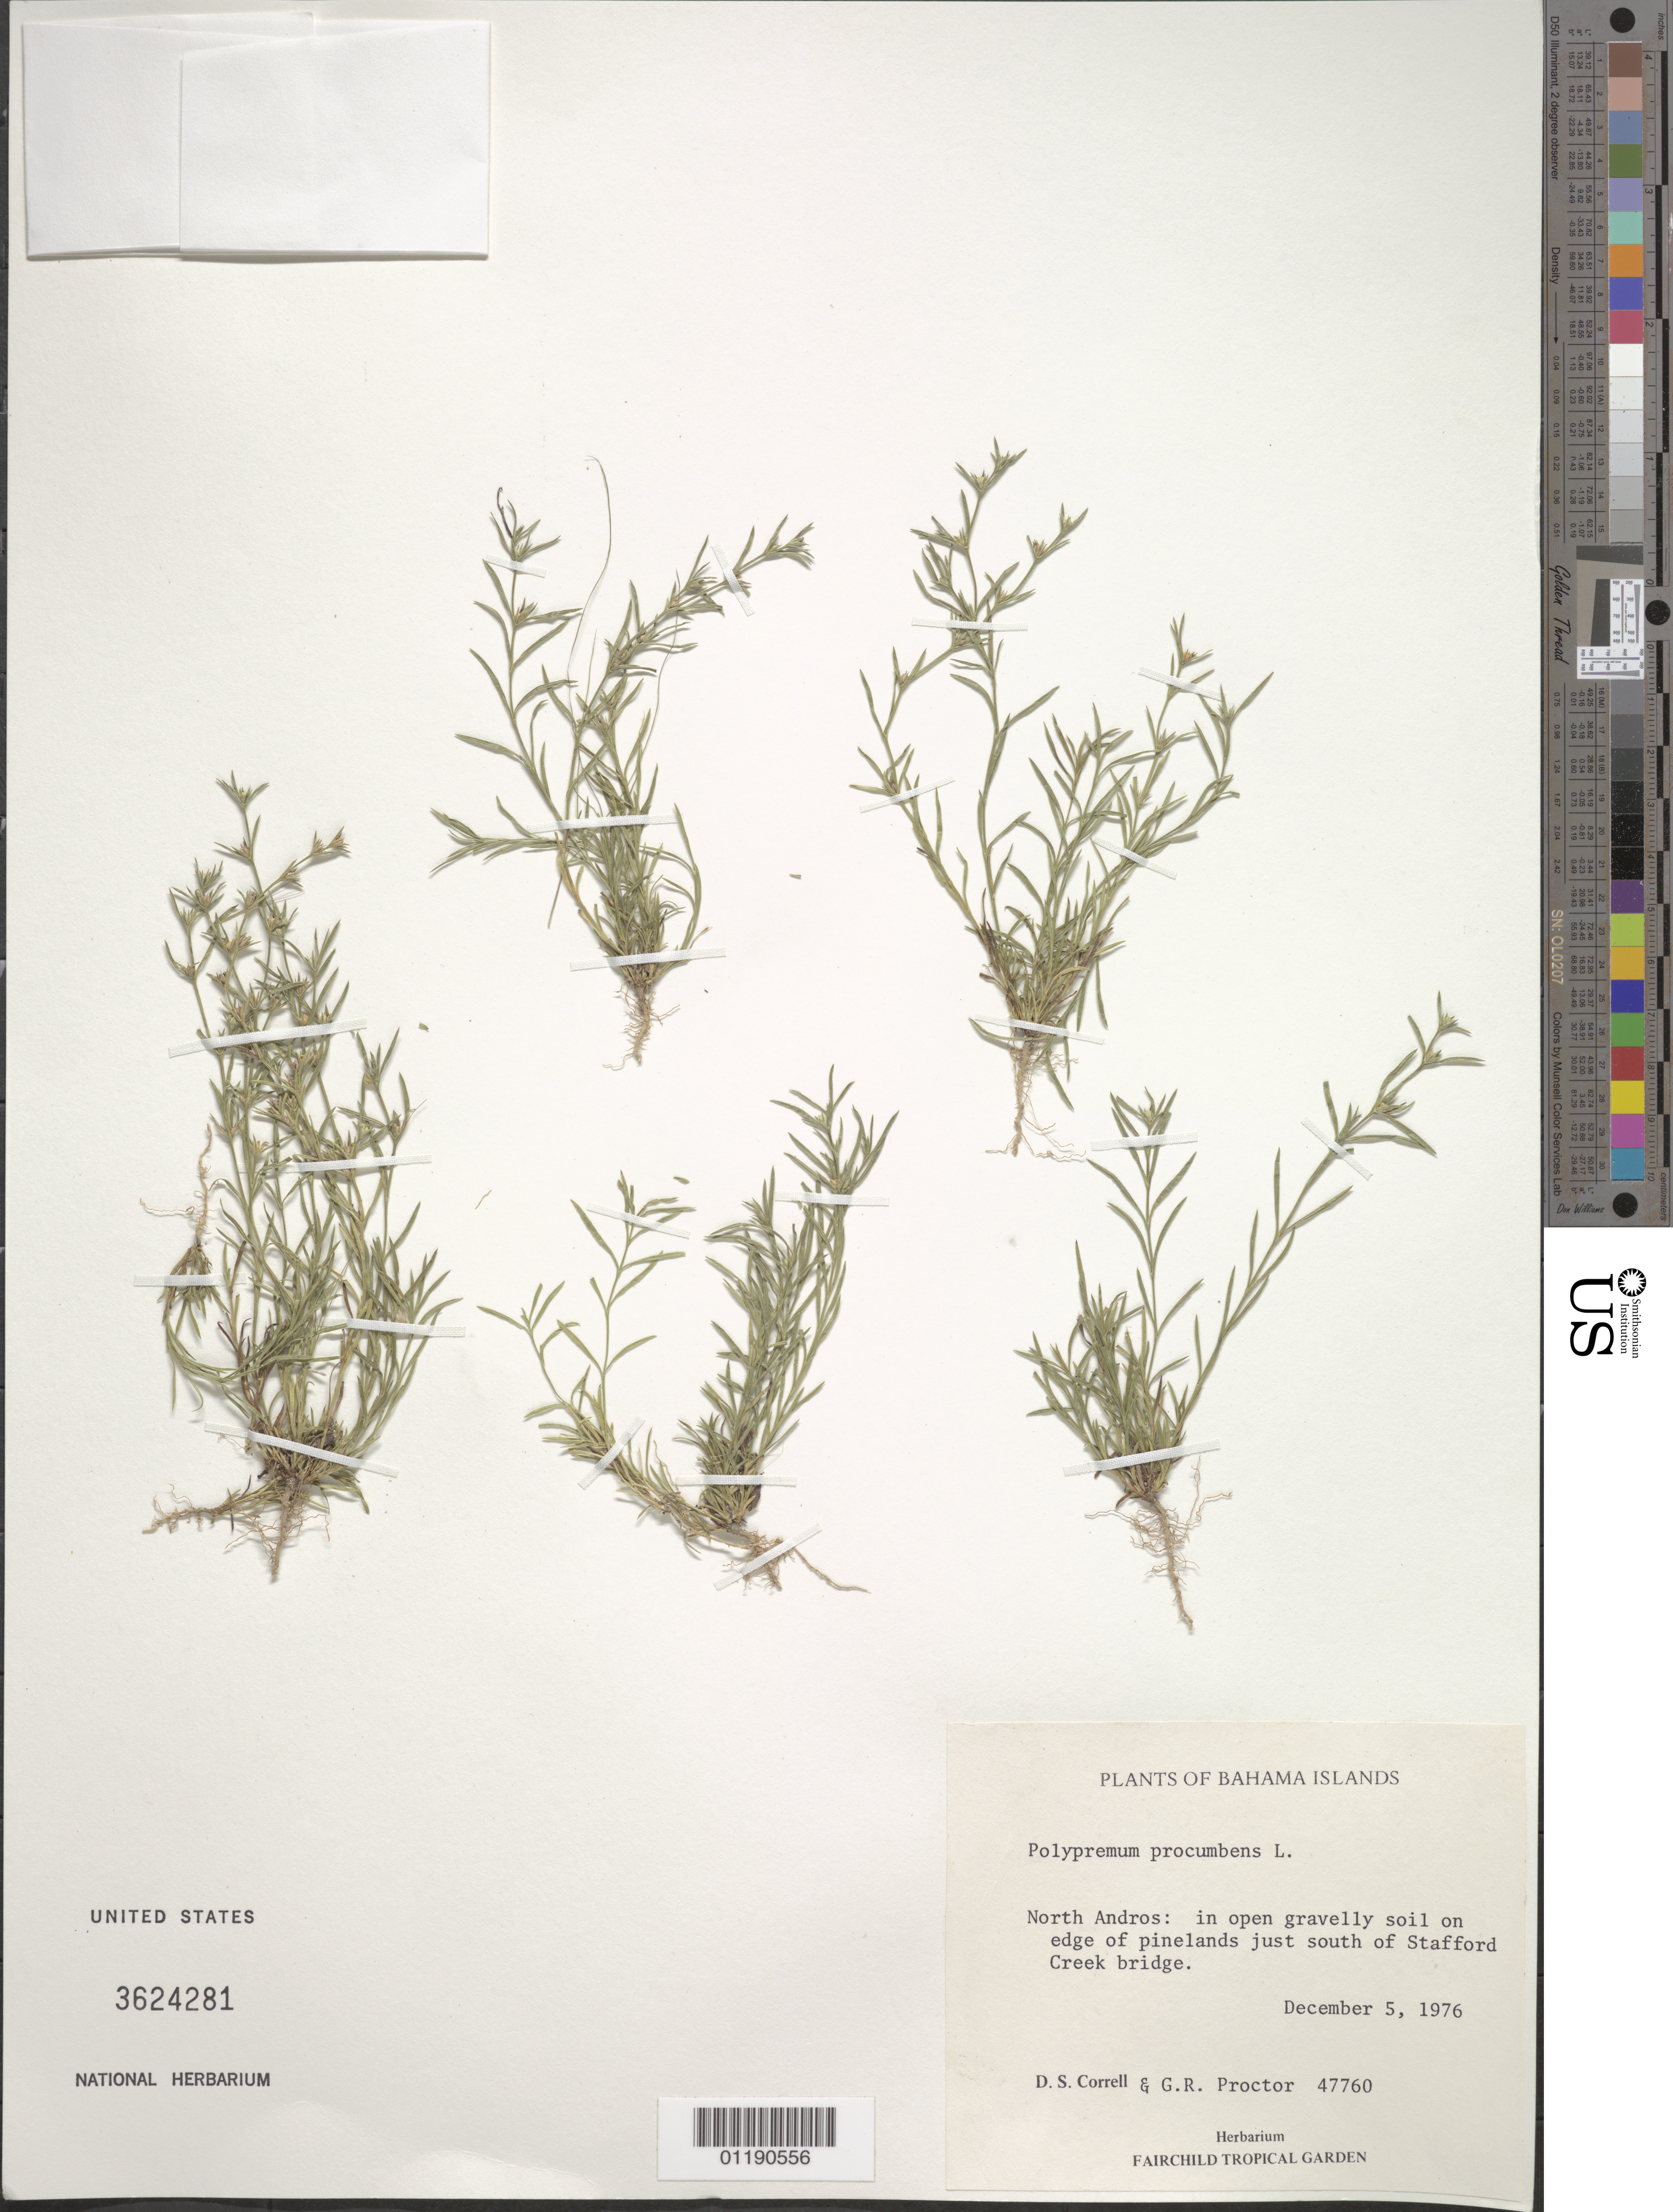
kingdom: Plantae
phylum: Tracheophyta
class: Magnoliopsida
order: Lamiales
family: Tetrachondraceae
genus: Polypremum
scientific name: Polypremum procumbens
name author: L.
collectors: D. S. Correll & G. R. Proctor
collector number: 47760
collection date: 1976-12-05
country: Bahamas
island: North Andros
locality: North Andros: S of Stafford Creek bridge.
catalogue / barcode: US 3624281